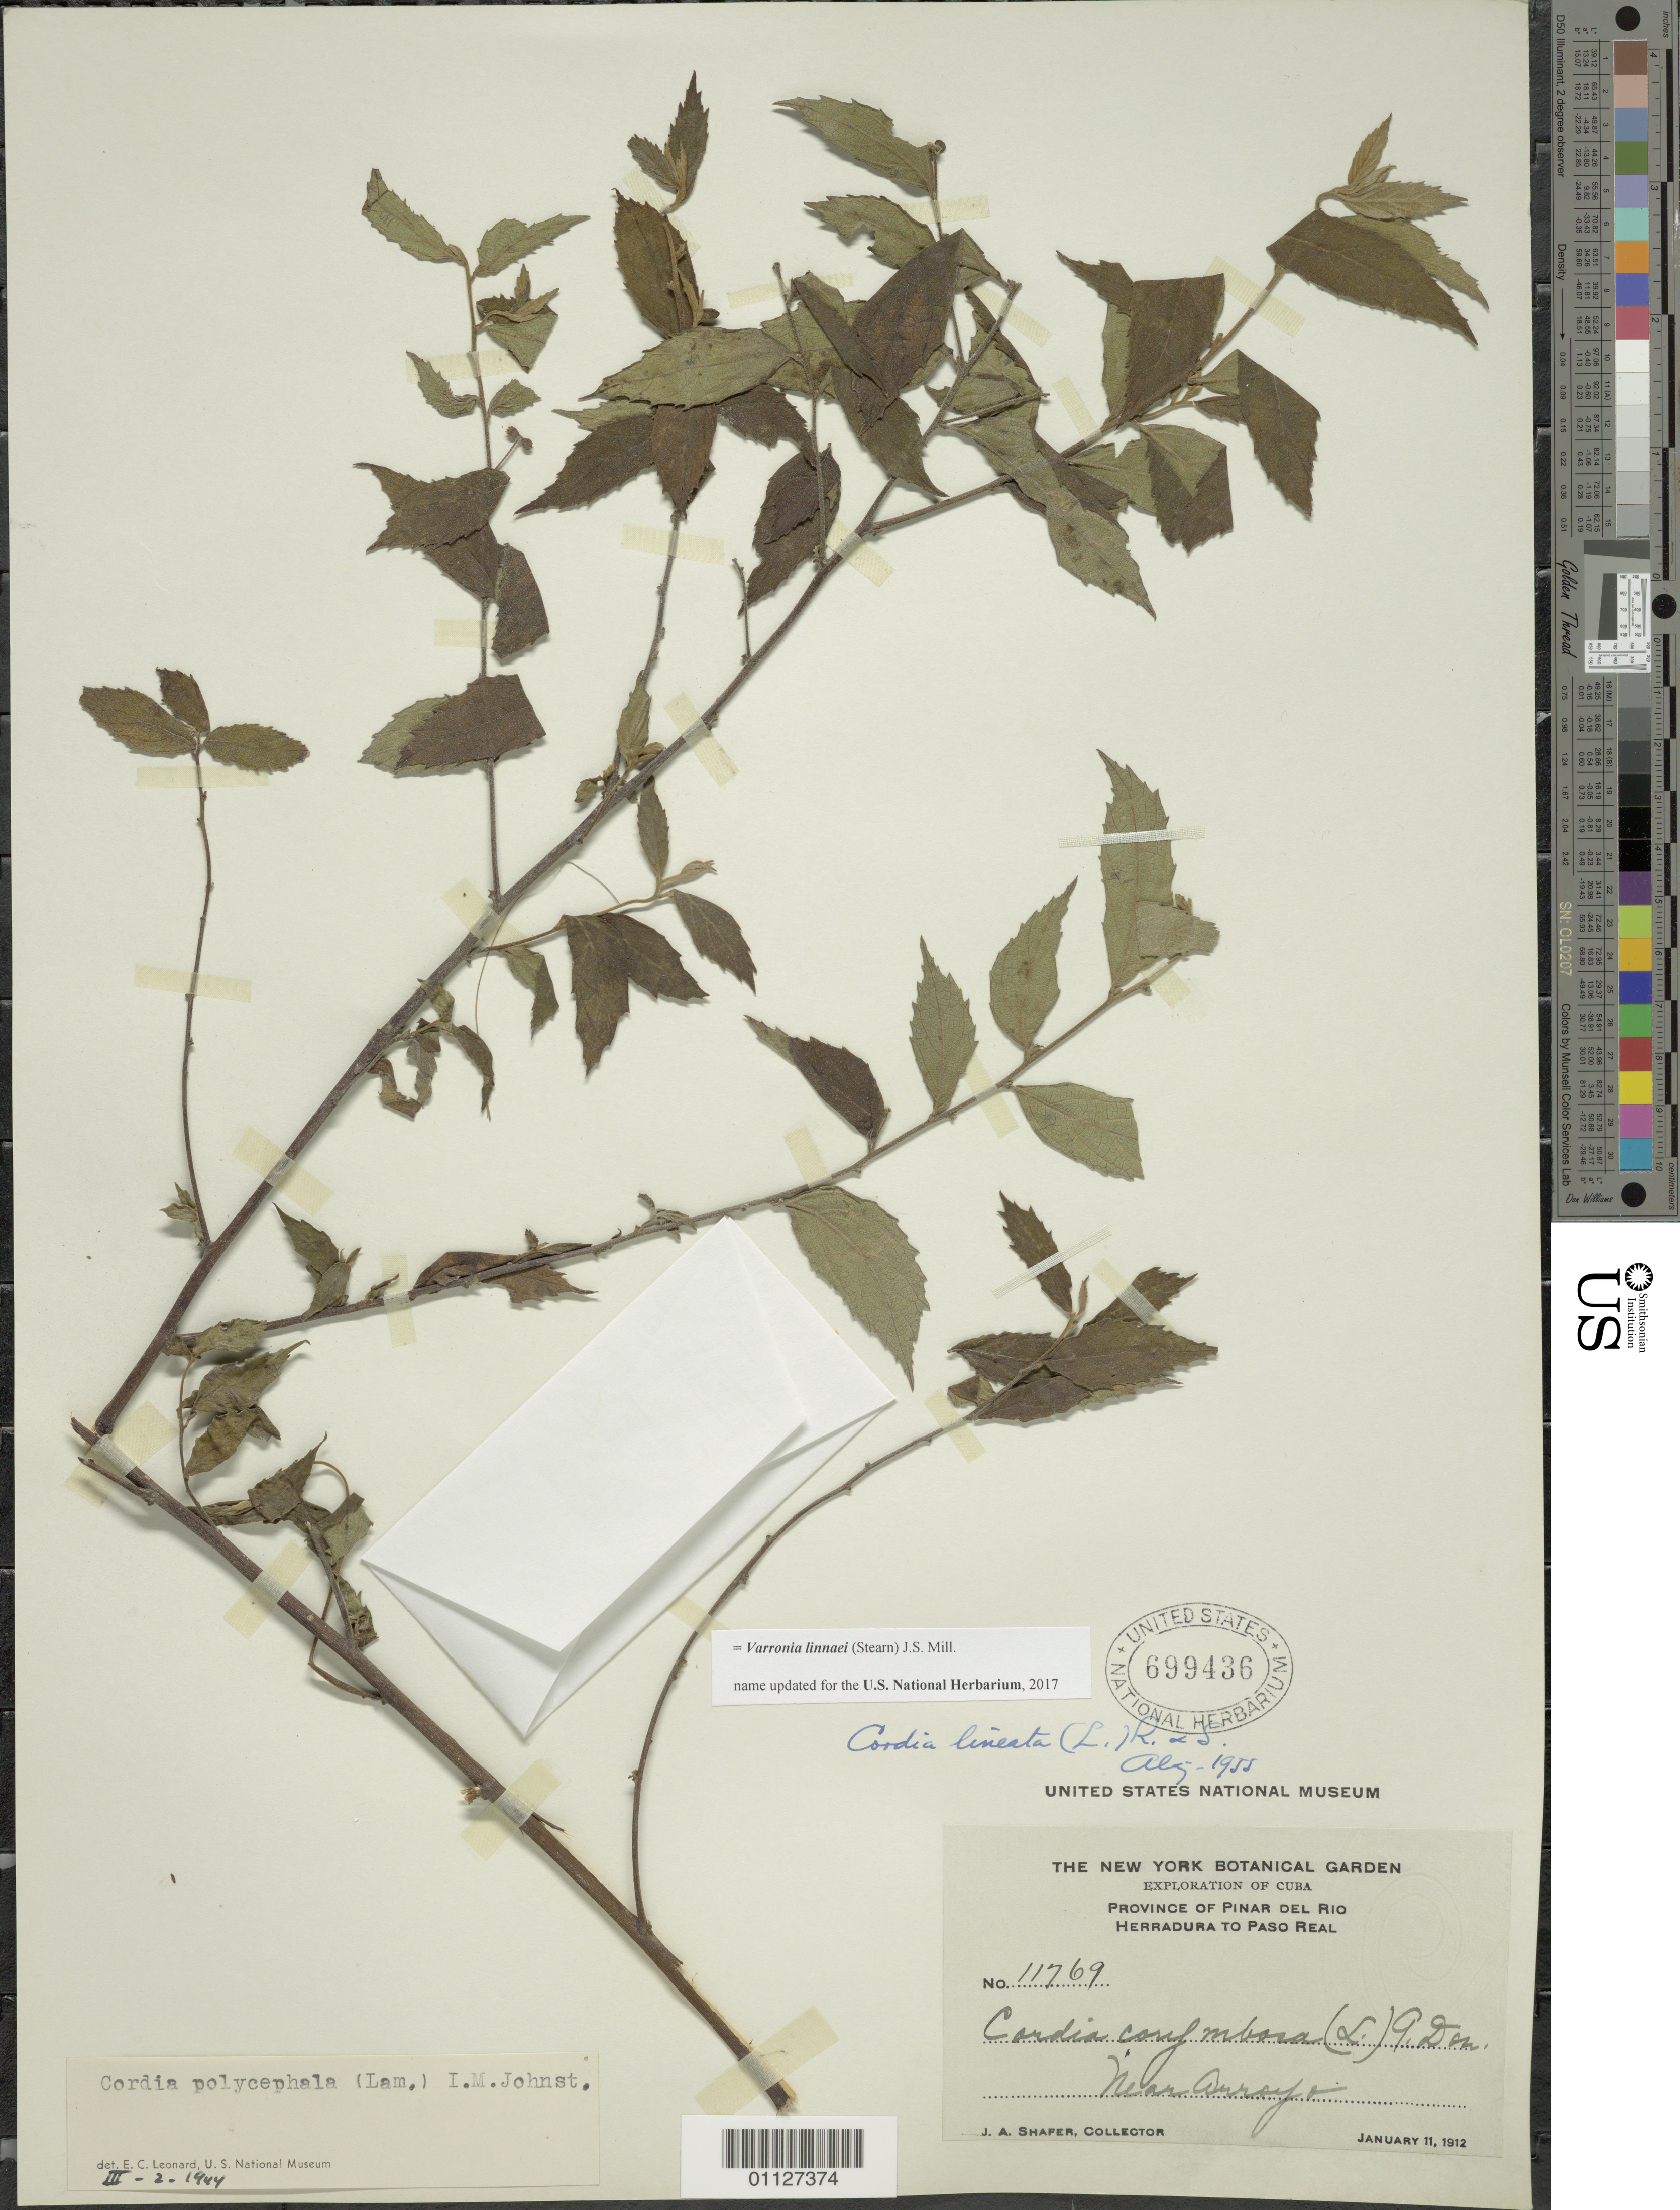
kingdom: Plantae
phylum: Tracheophyta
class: Magnoliopsida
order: Boraginales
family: Cordiaceae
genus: Varronia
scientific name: Varronia linnaei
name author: (Stearn) J.S. Mill.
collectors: J. A. Shafer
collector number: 11769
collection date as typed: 11 Jan 1912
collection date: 1912-01-11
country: Cuba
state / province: Pinar del Rio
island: Cuba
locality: Herradura to Paso Real: near arroyo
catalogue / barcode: US 699436